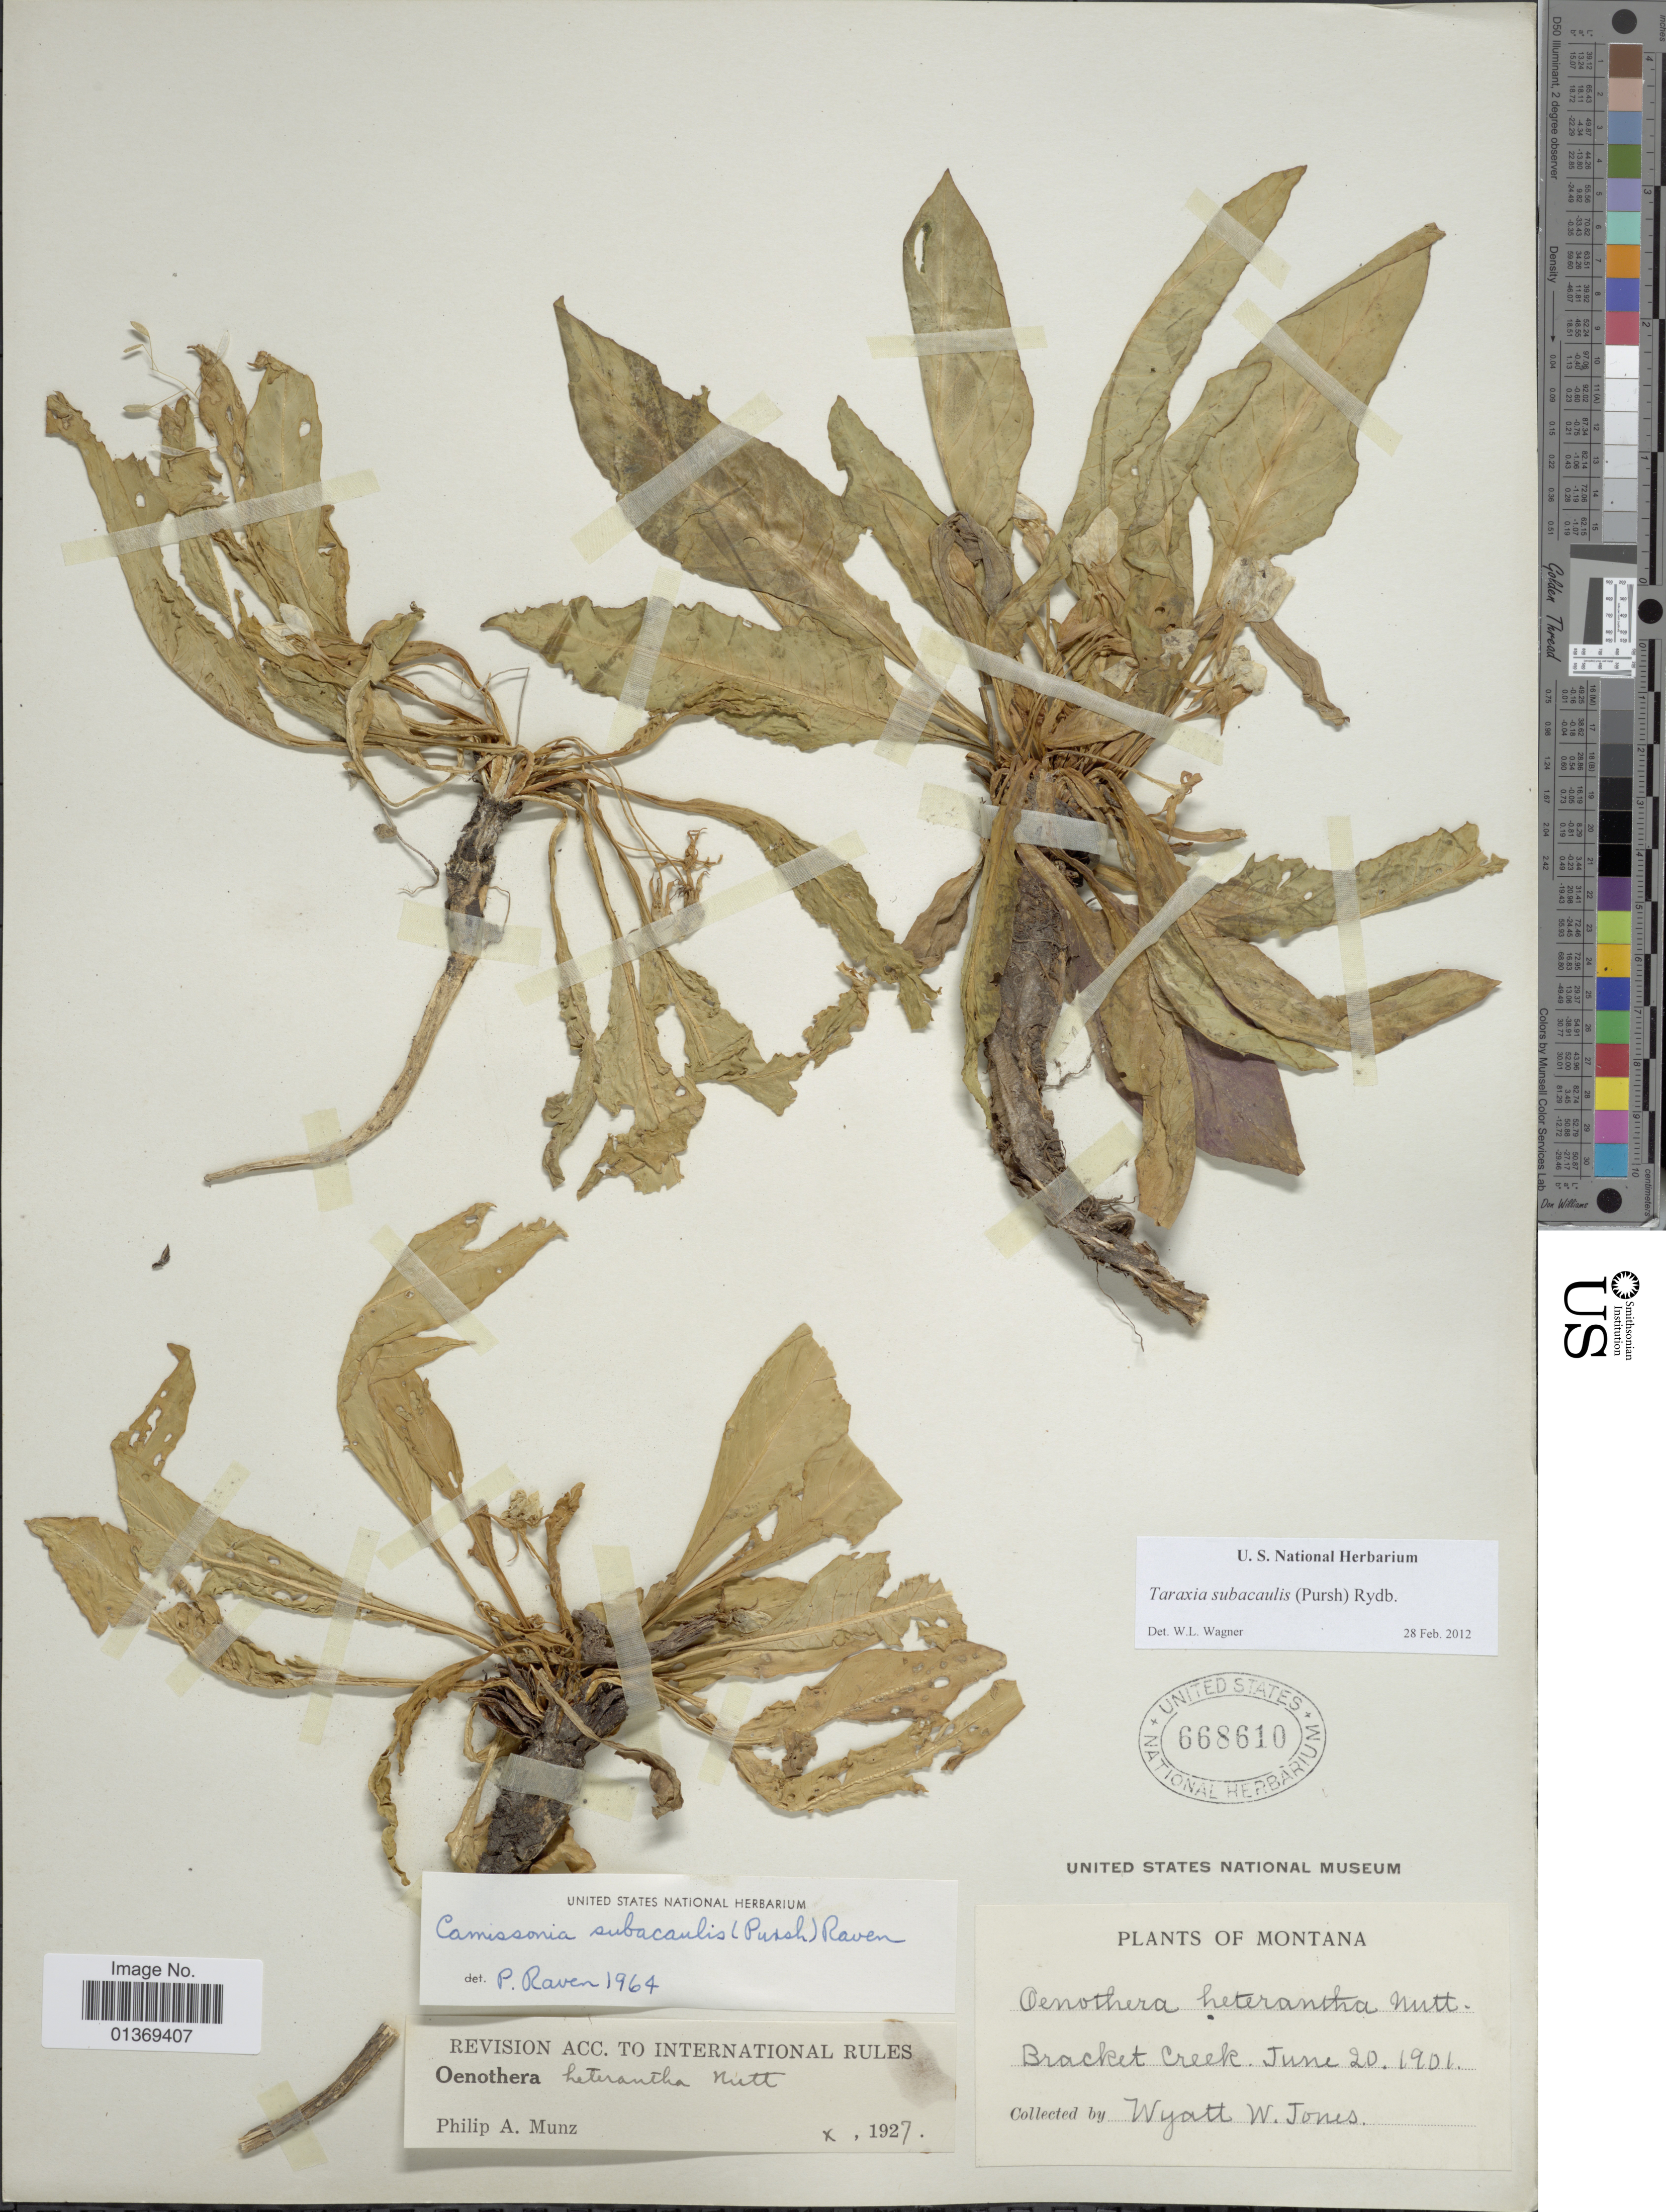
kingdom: Plantae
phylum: Tracheophyta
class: Magnoliopsida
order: Myrtales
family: Onagraceae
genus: Taraxia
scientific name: Taraxia subacaulis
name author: (Pursh) Rydb.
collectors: W. W. Jones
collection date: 1901-06-20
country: United States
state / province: Montana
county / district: Gallatin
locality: Bracket Creek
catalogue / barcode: US 668610